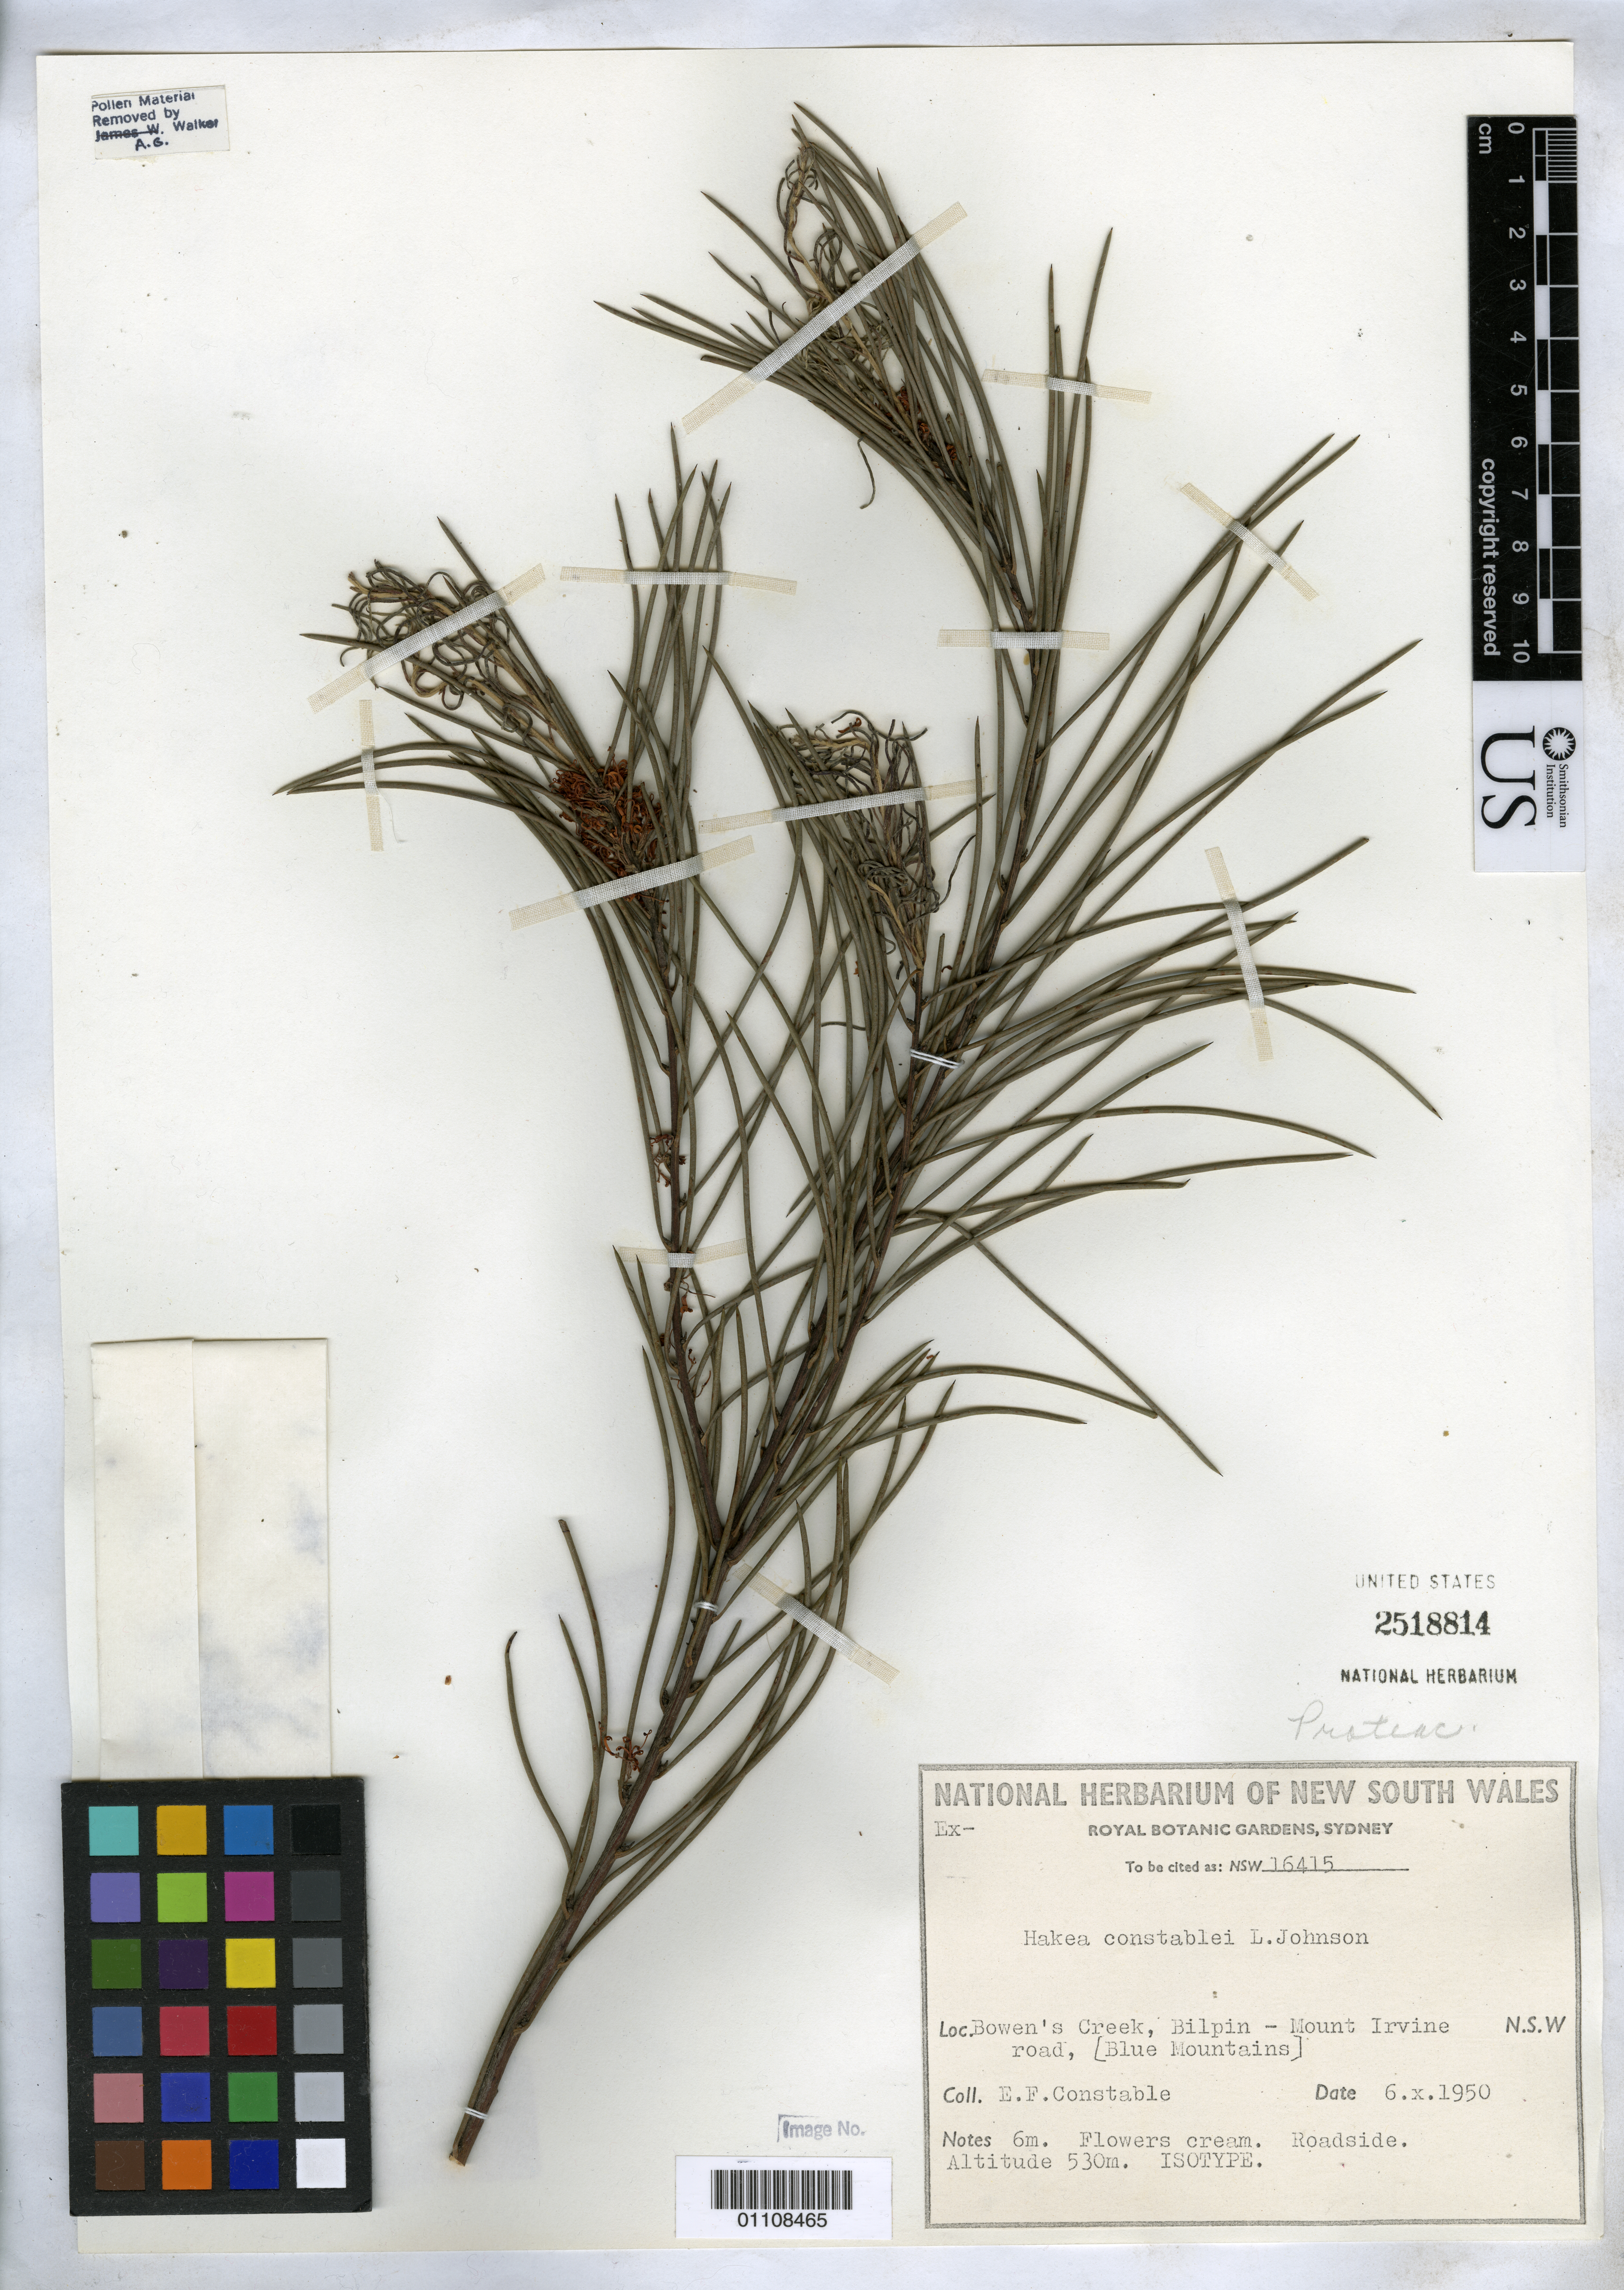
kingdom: Plantae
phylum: Tracheophyta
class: Magnoliopsida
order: Proteales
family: Proteaceae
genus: Hakea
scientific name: Hakea constablei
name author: L.A.S. Johnson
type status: Isotype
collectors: E. F. Constable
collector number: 16415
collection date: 1950-10-06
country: Australia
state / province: New South Wales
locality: Browen's Creek, blue Mountains.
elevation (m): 350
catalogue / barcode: US 2518814